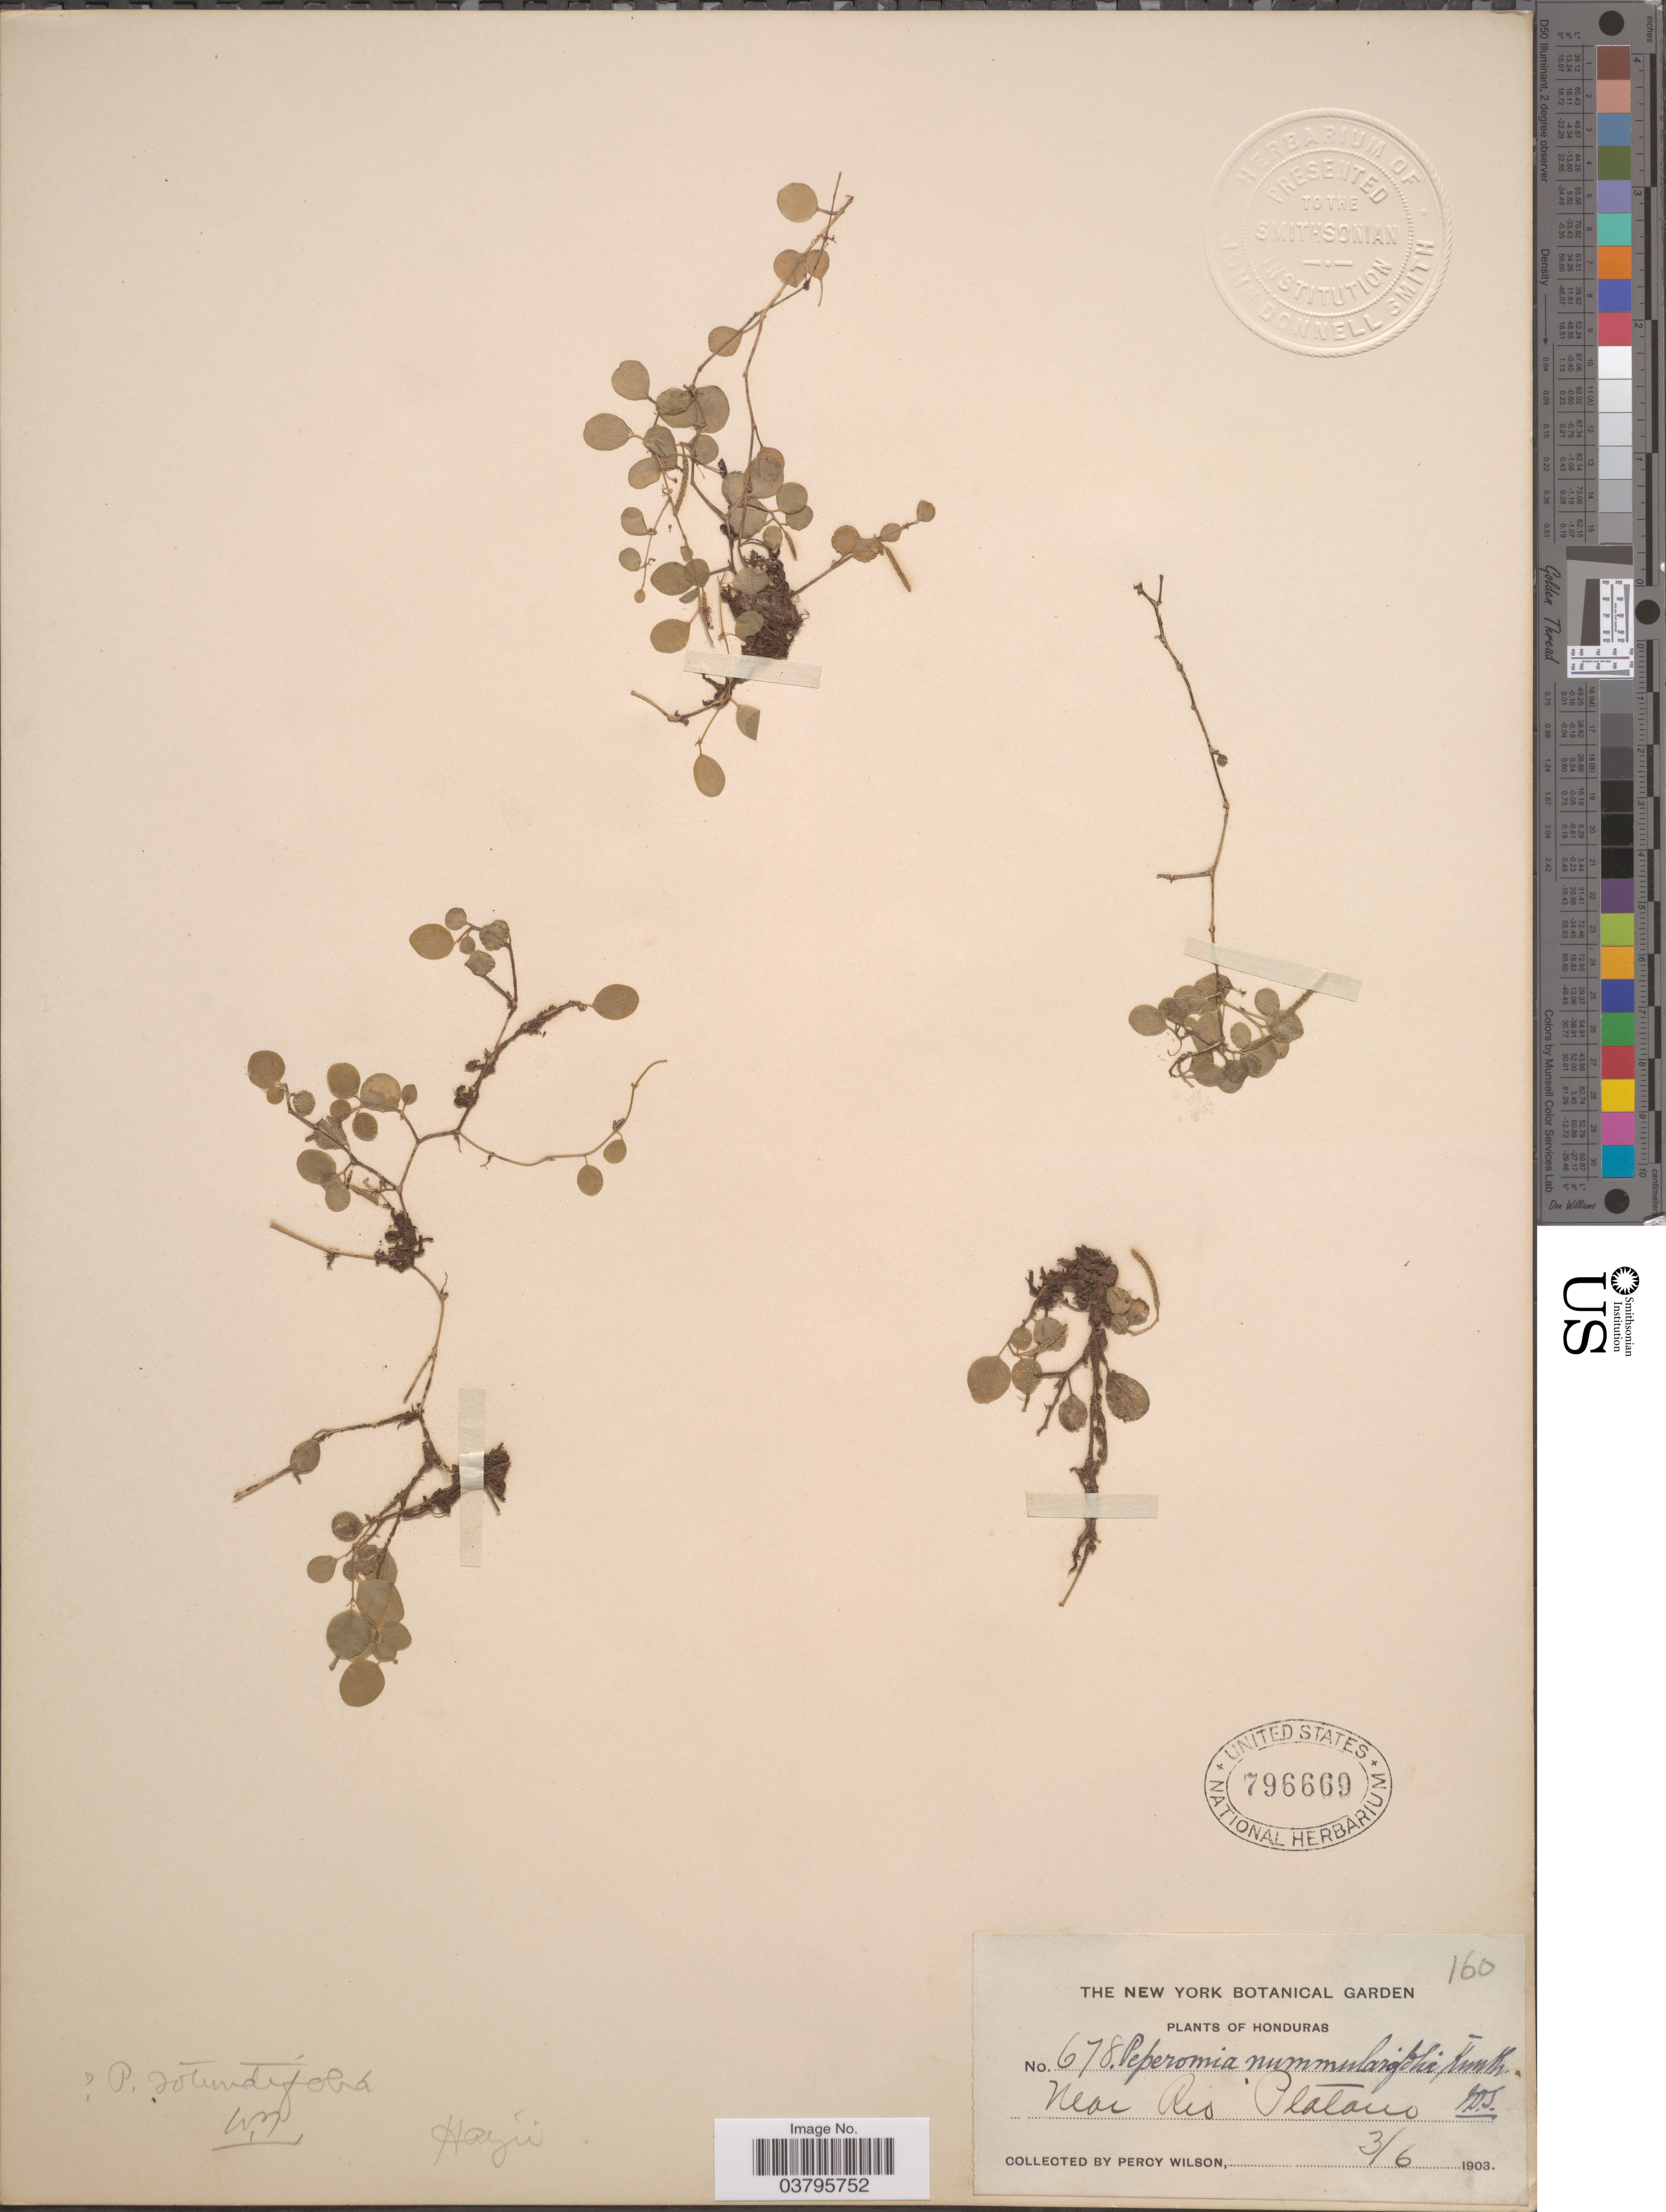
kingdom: Plantae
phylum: Tracheophyta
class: Magnoliopsida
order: Piperales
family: Piperaceae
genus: Peperomia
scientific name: Peperomia rotundifolia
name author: (L.) Kunth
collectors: P. Wilson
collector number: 678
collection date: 1903-06-03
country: Honduras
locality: Near Rio Platano.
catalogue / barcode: US 796669